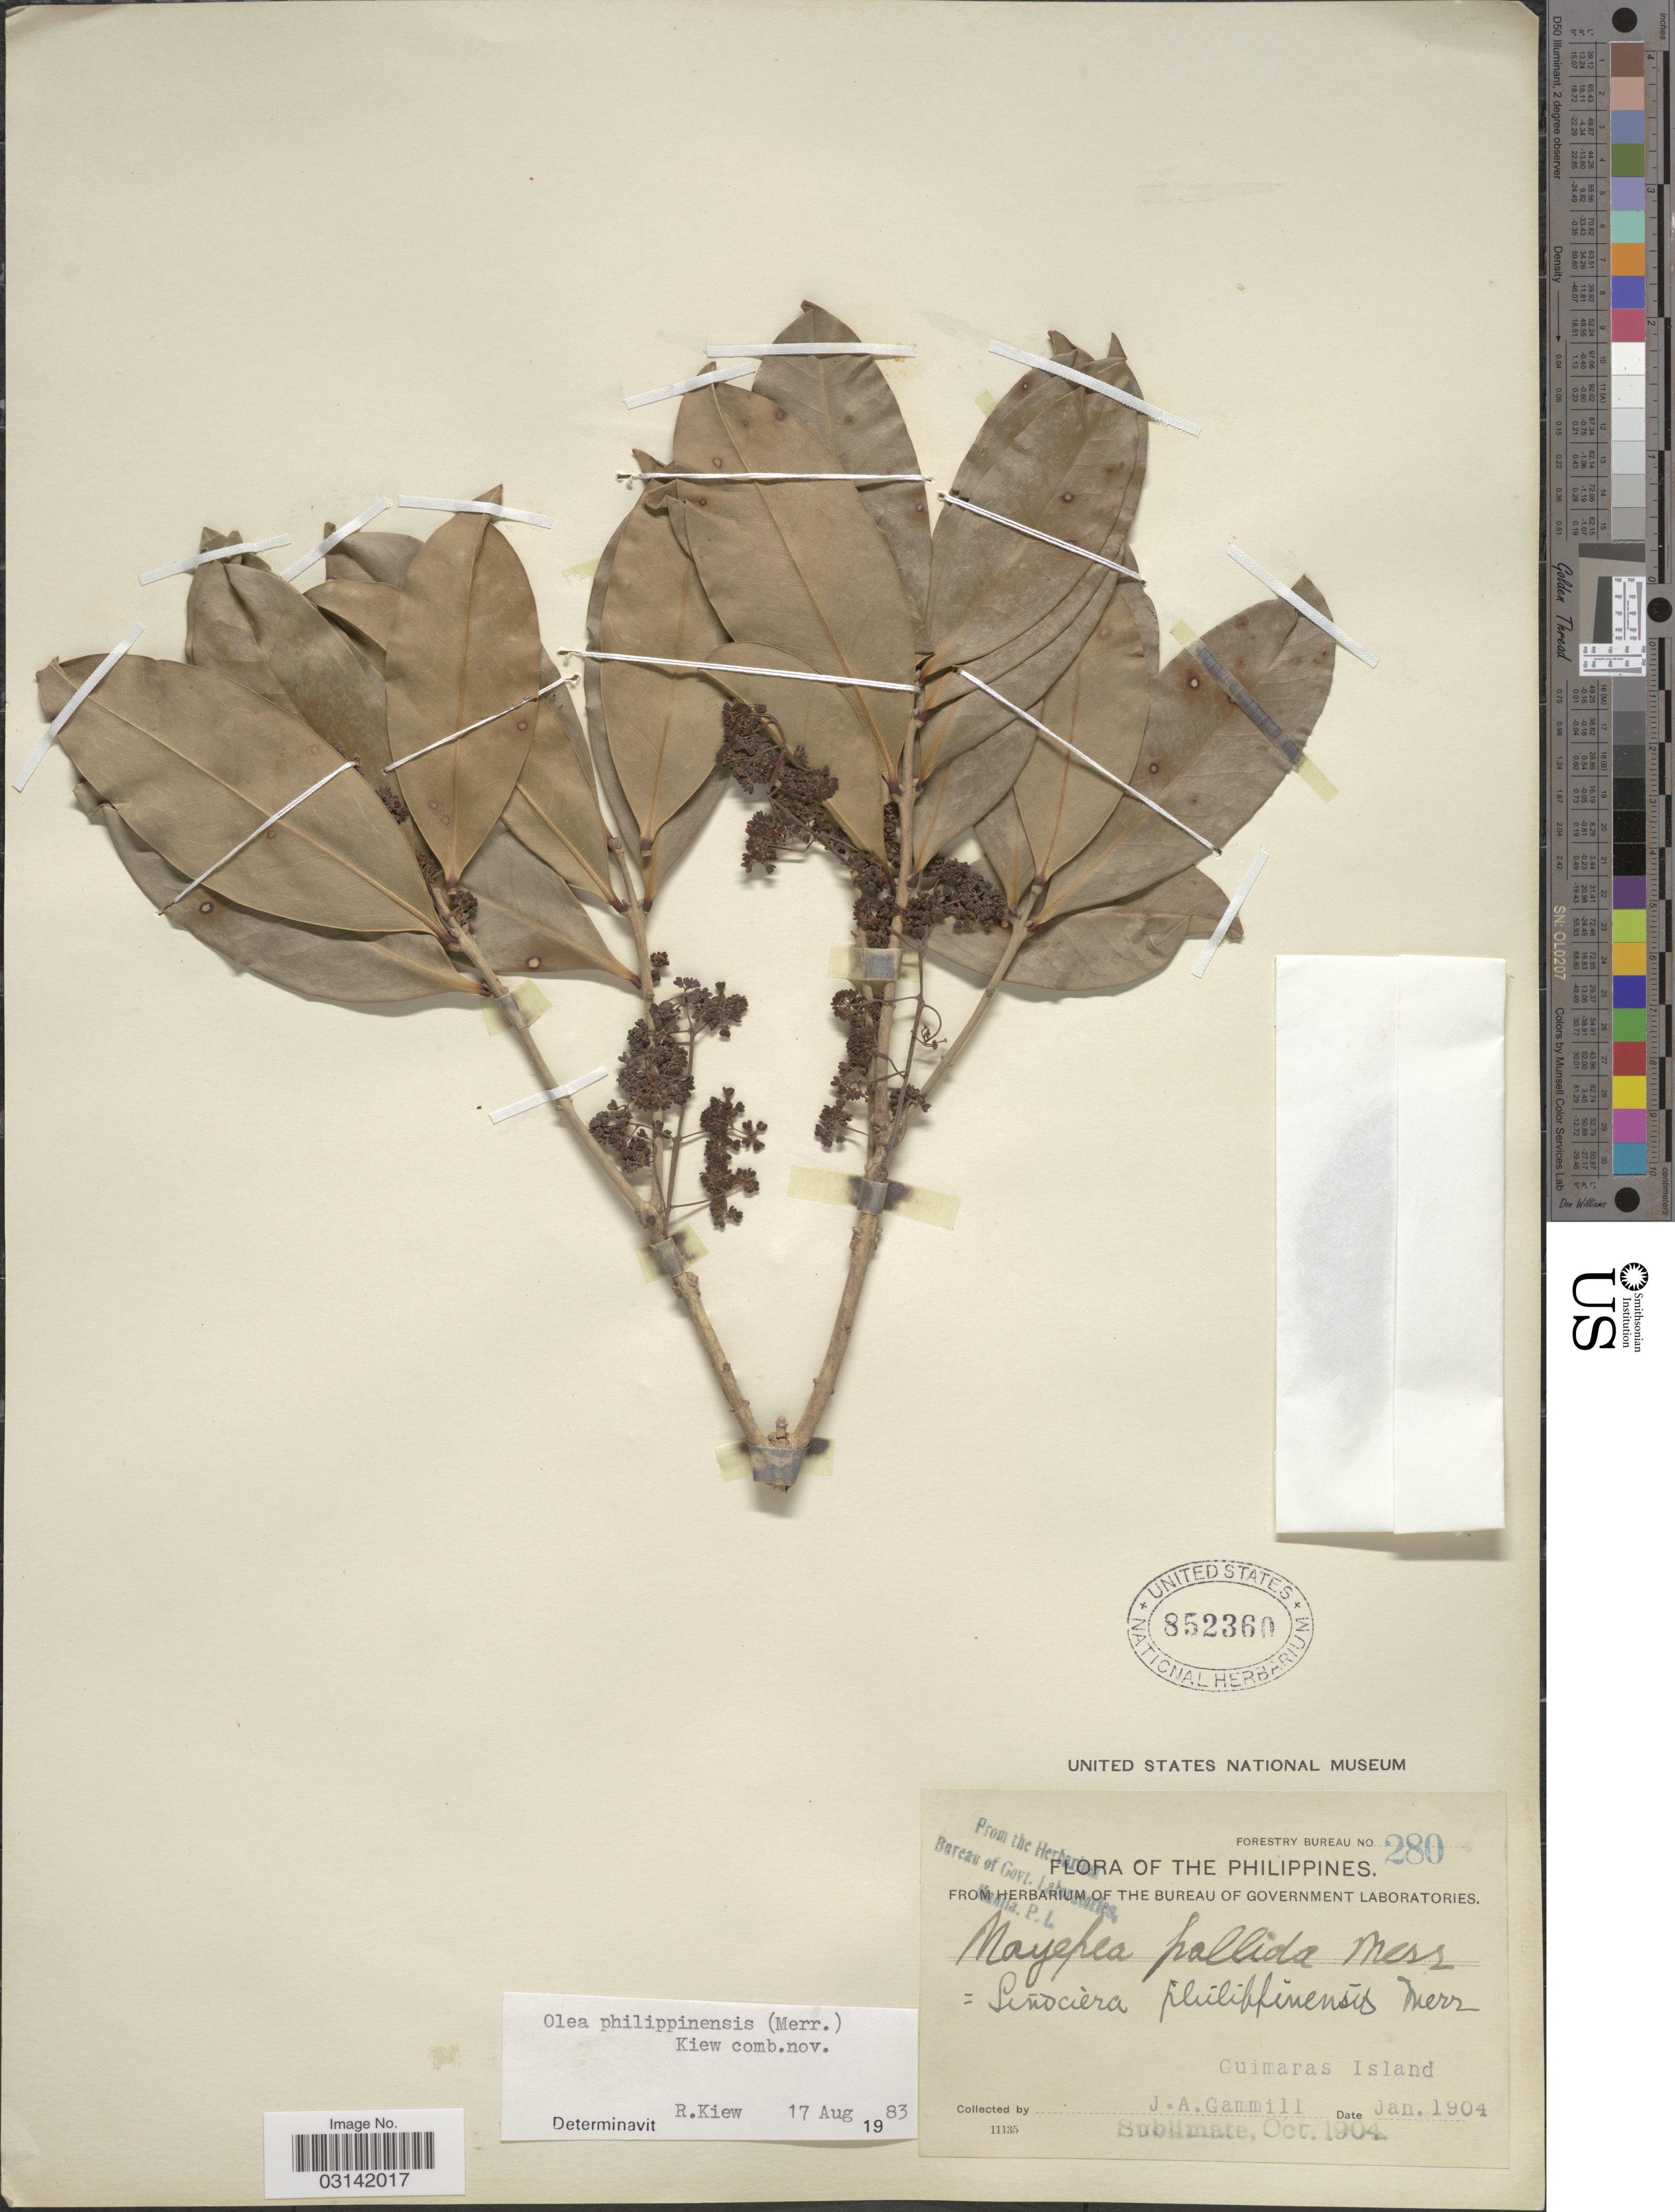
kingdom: Plantae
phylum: Tracheophyta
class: Magnoliopsida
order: Lamiales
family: Oleaceae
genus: Tetrapilus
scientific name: Tetrapilus borneensis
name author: (Boerl.) de Juana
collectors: J. Gammill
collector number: Forestry Bureau 280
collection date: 1904-01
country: Philippines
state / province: Western Visayas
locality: Guimaras Island.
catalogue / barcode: US 852360